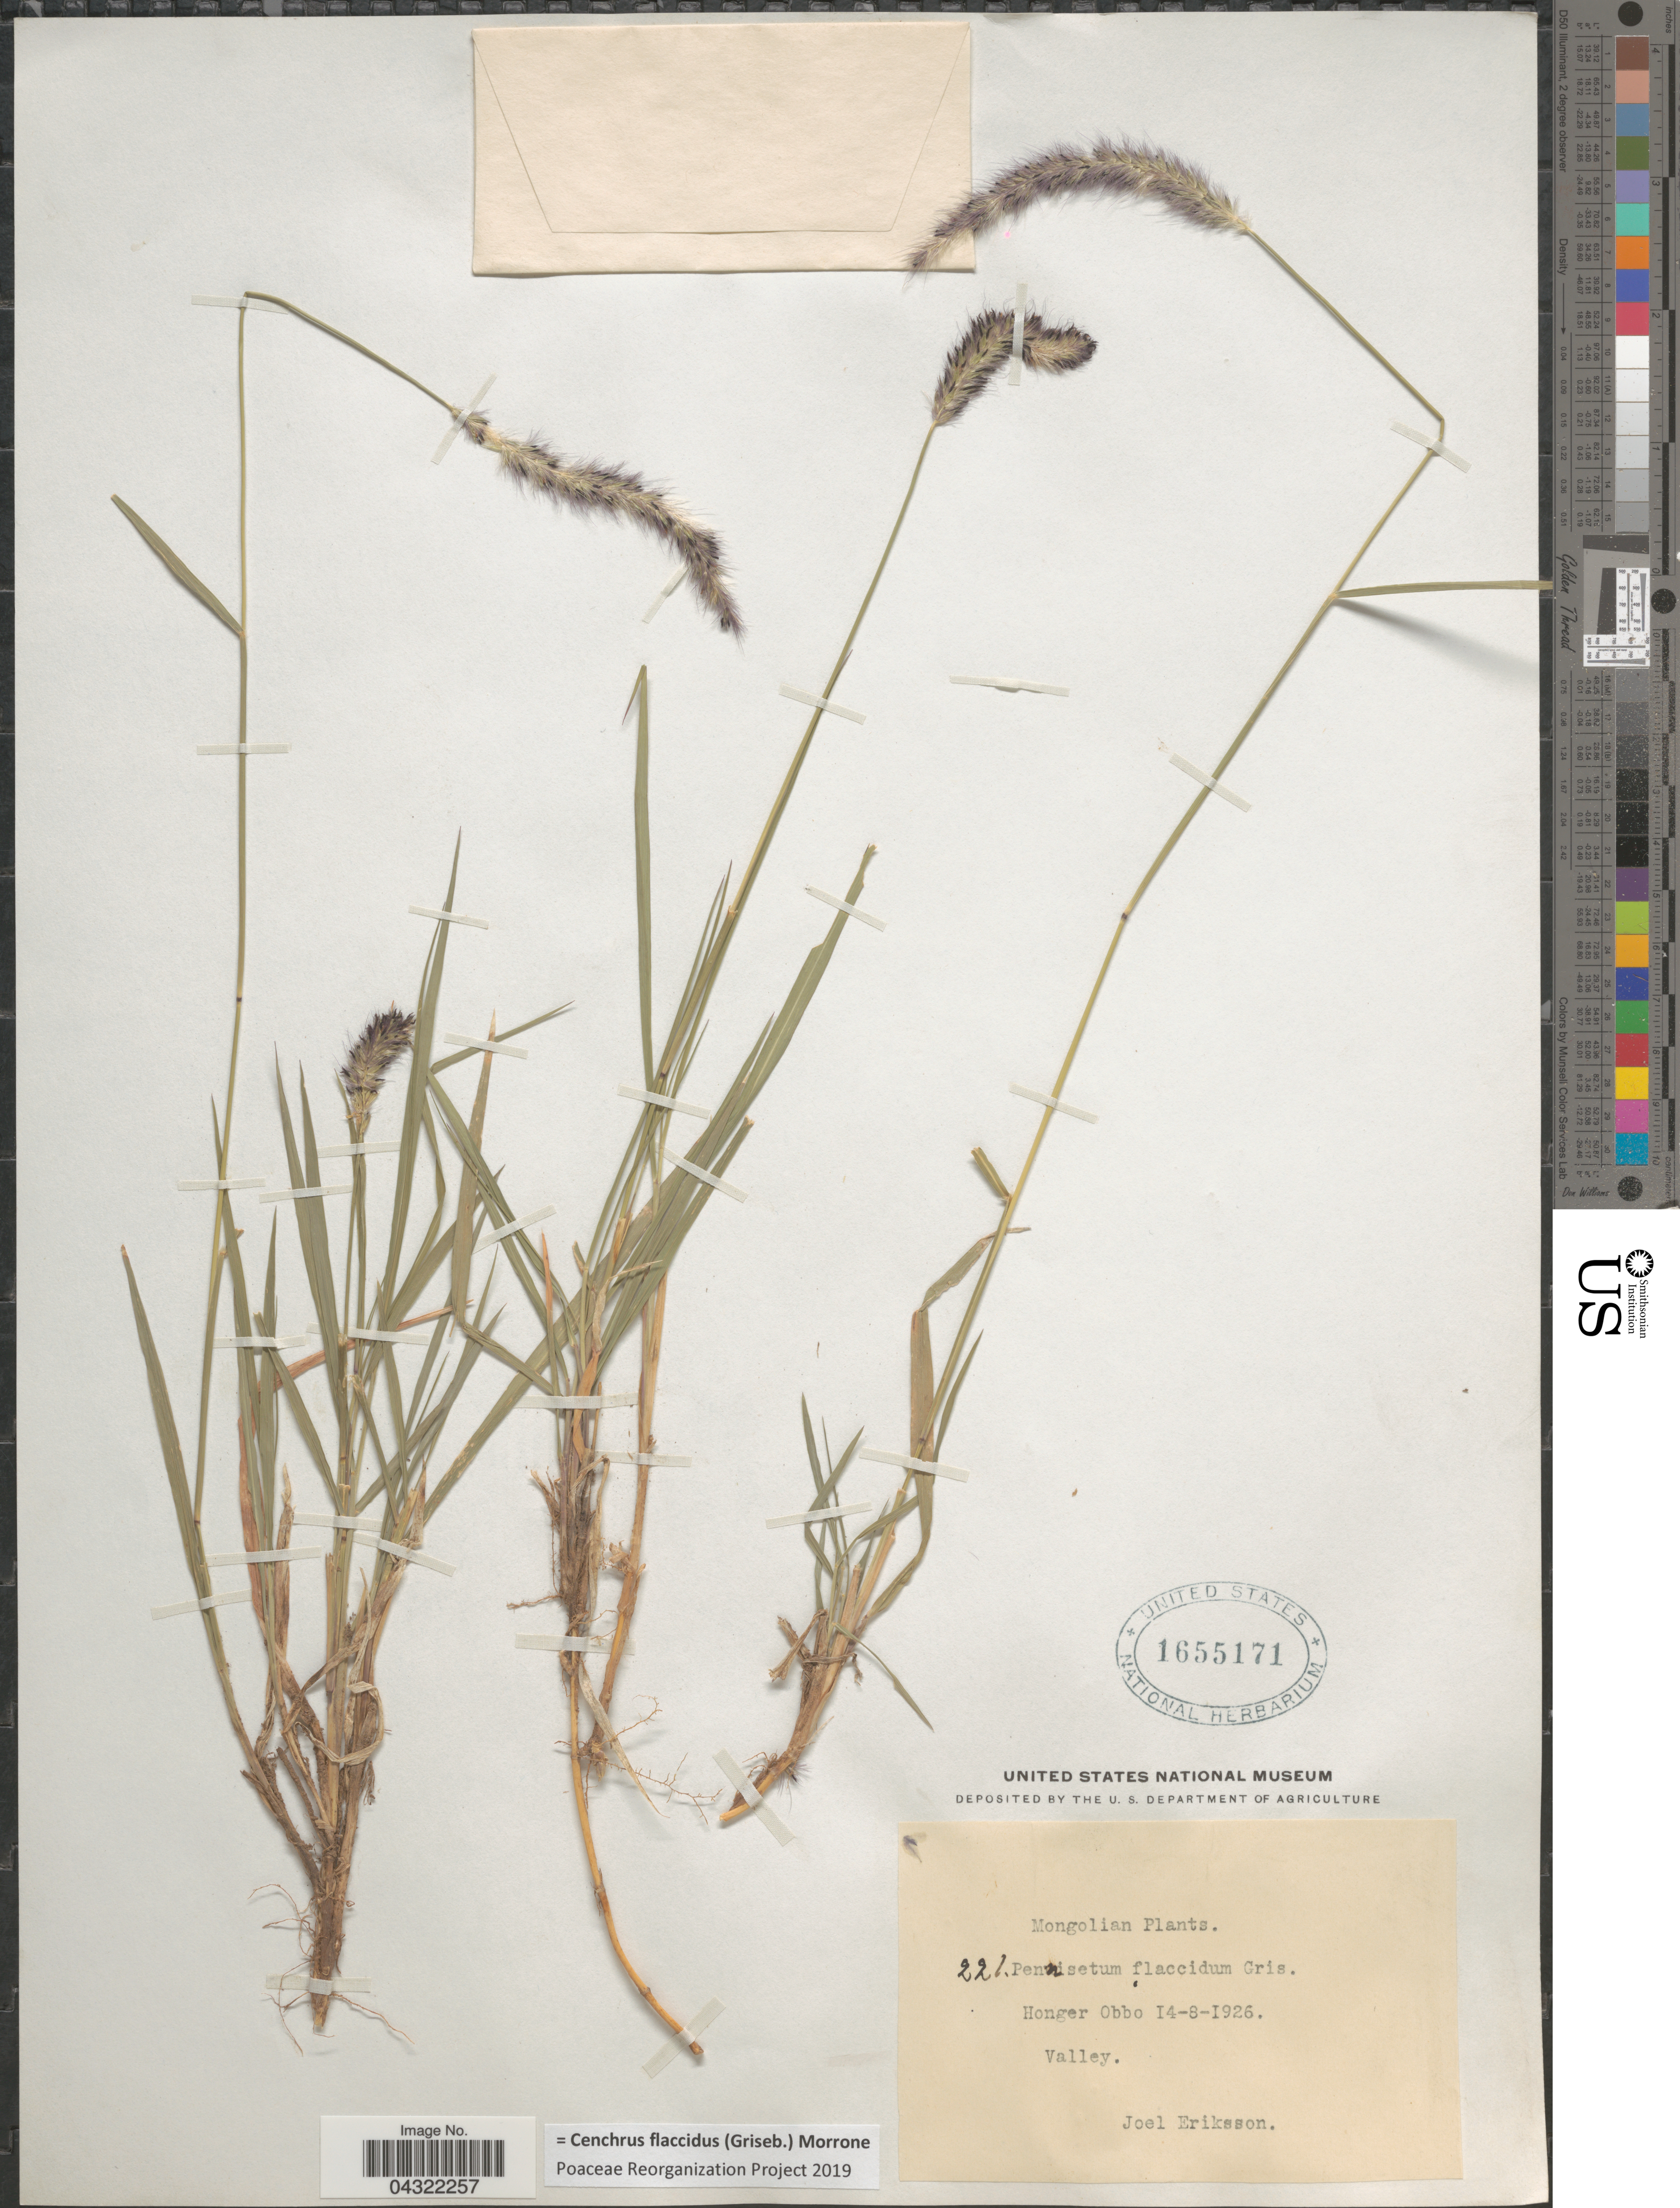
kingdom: Plantae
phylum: Tracheophyta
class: Liliopsida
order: Poales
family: Poaceae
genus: Cenchrus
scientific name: Cenchrus flaccidus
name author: (Griseb.) Morrone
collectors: J. Erikson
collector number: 221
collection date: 1926-08-14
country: Mongolia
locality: Mongolian. Honger Obbo. Valley.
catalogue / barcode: US 1655171